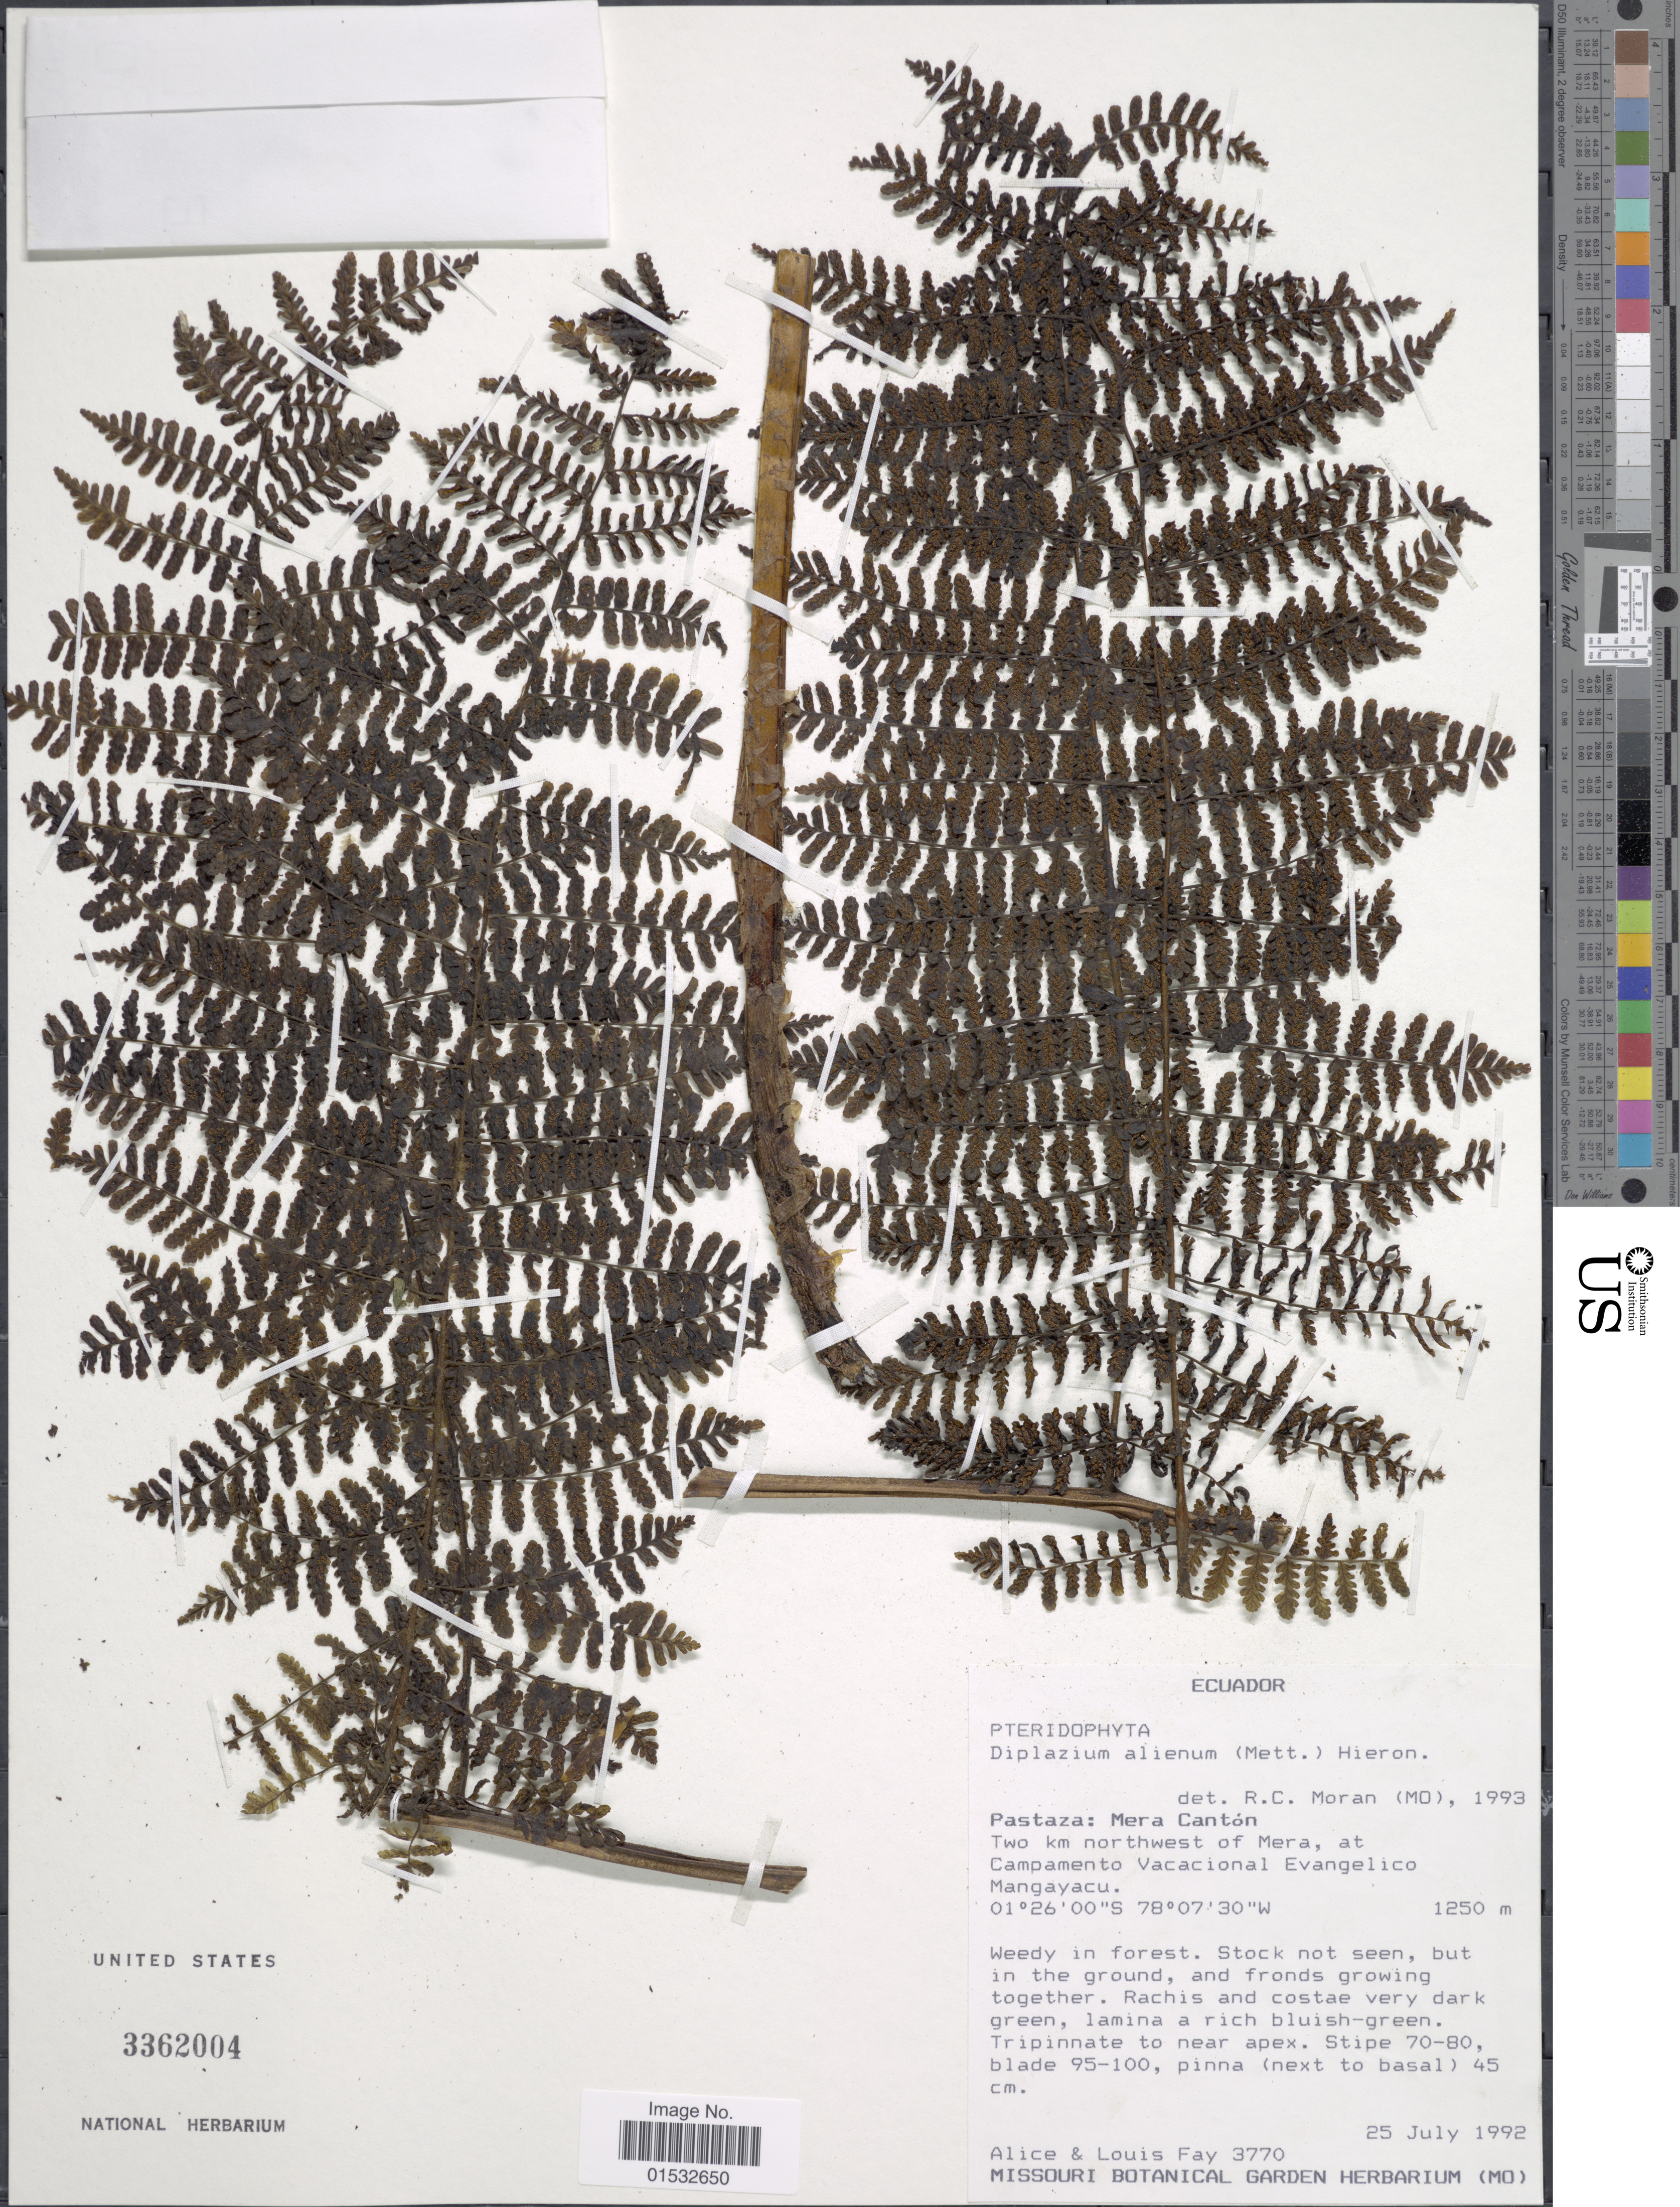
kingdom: Plantae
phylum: Tracheophyta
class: Polypodiopsida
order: Polypodiales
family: Athyriaceae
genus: Diplazium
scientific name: Diplazium alienum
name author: (Mett.) Hieron.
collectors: A. Fay & L. Fay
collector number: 3770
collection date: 1992-07-25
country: Ecuador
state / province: Pastaza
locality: Mera Cantón. Two km northwest of Mera, at Campamento Vacacional Evangelico Mangayacu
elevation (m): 1250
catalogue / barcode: US 3362004